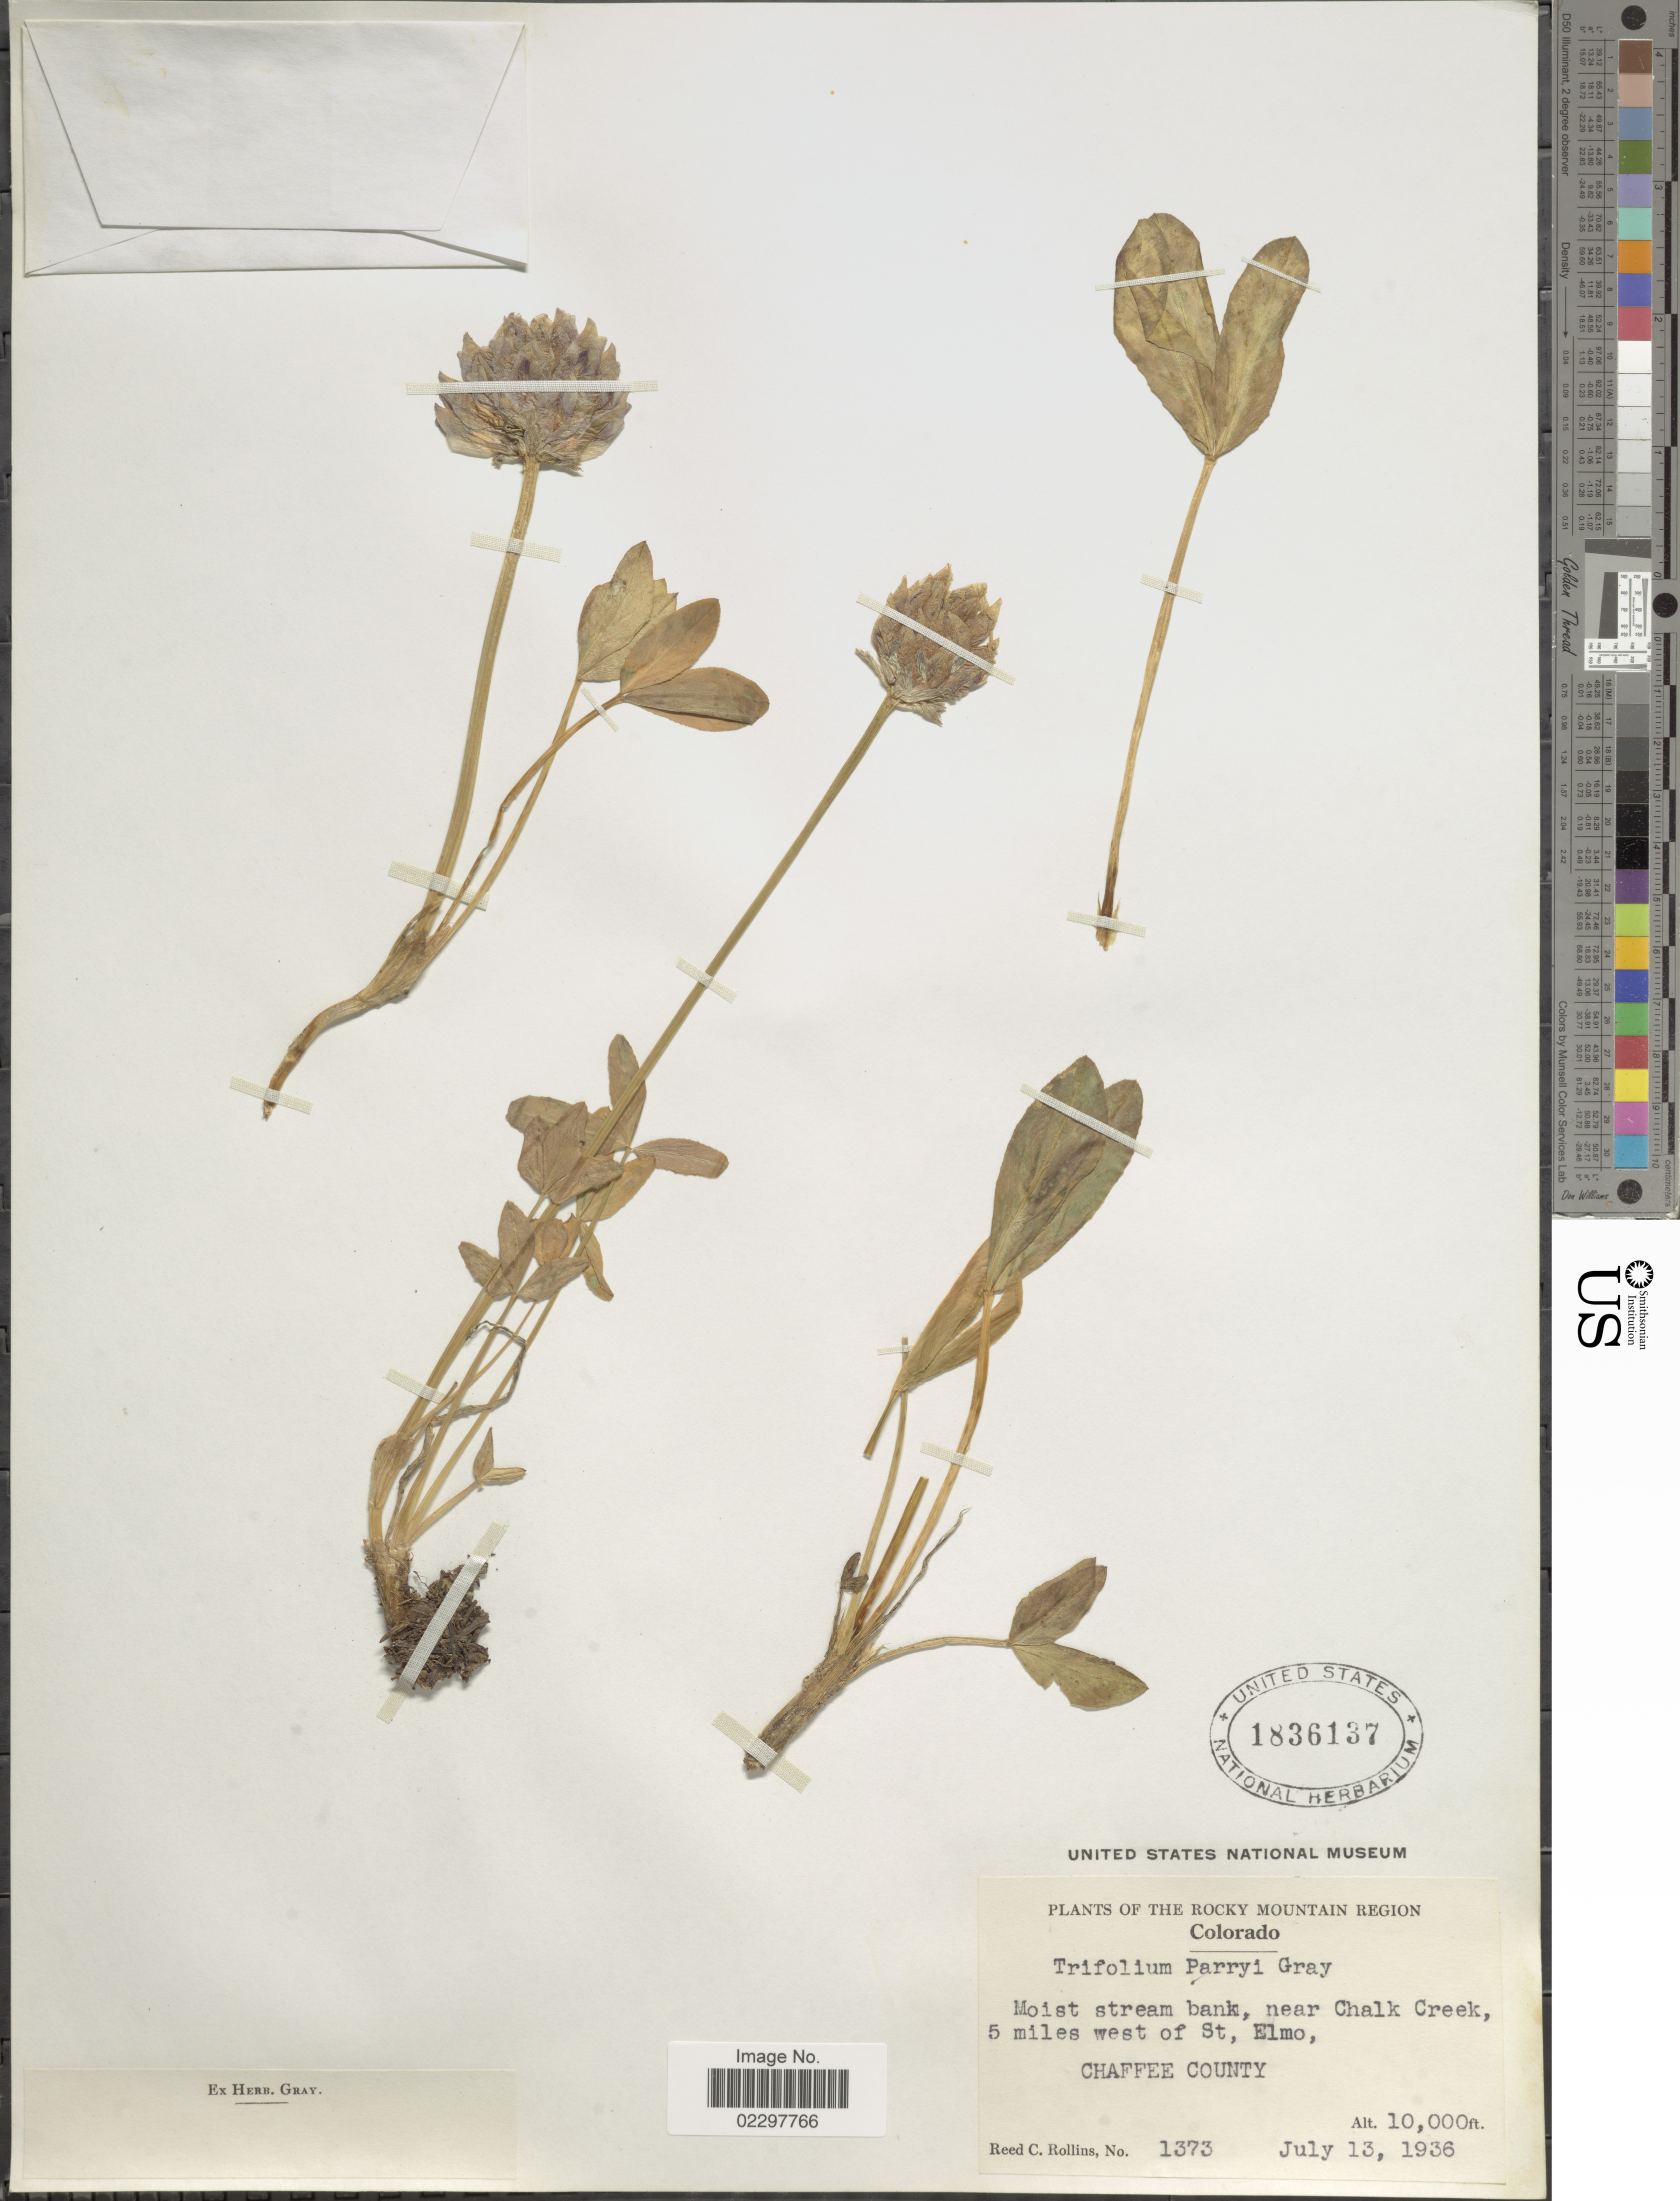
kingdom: Plantae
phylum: Tracheophyta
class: Magnoliopsida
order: Fabales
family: Fabaceae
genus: Trifolium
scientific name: Trifolium parryi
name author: A. Gray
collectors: R. Collins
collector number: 1373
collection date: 1936-07-13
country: United States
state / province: Colorado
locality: The Rocky Mountain Region, Moist stream bank, near Chalk Creek, 5 miles west of St. Elmo, Chaffee County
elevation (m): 3048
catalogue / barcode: US 1836137